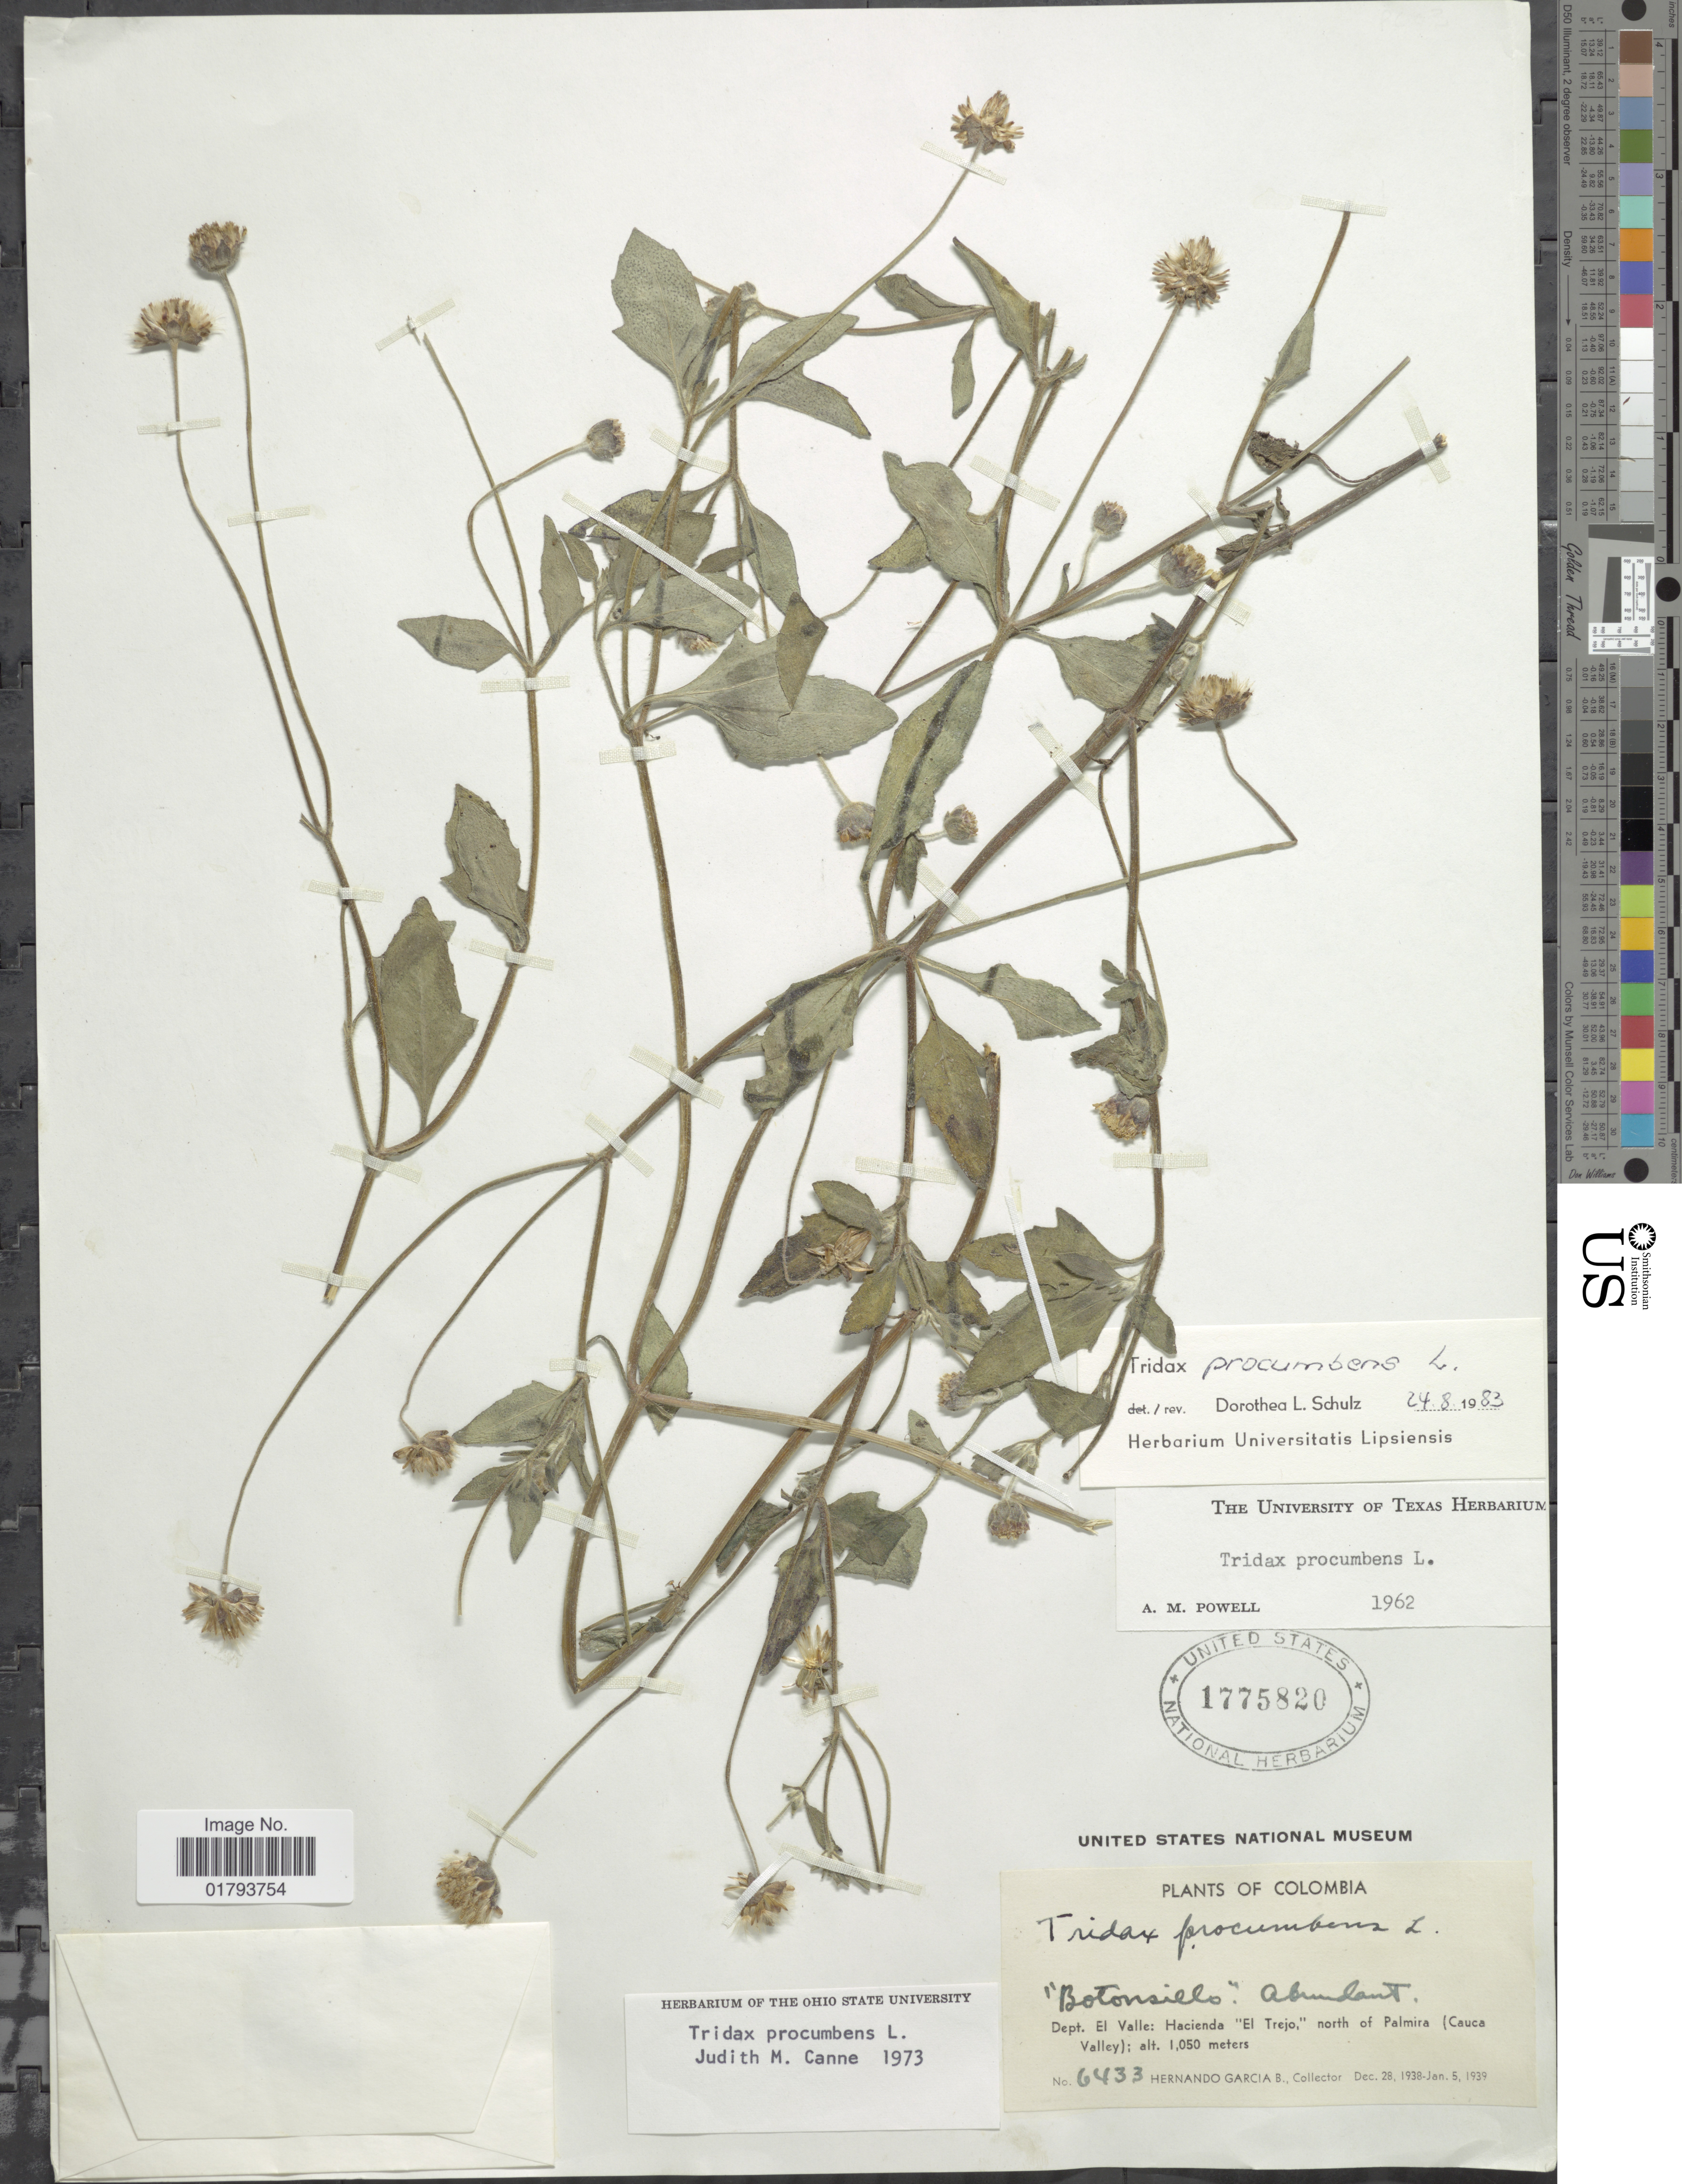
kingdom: Plantae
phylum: Tracheophyta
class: Magnoliopsida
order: Asterales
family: Asteraceae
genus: Tridax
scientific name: Tridax procumbens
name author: L.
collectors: H. García Barriga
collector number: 6433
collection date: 1938-12-28/1939-01-05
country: Colombia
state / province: Valle del Cauca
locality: Dept. El Valle: Hacienda "El Trejo", north of Palmira (Cauca Valley)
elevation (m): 1050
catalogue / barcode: US 1775820